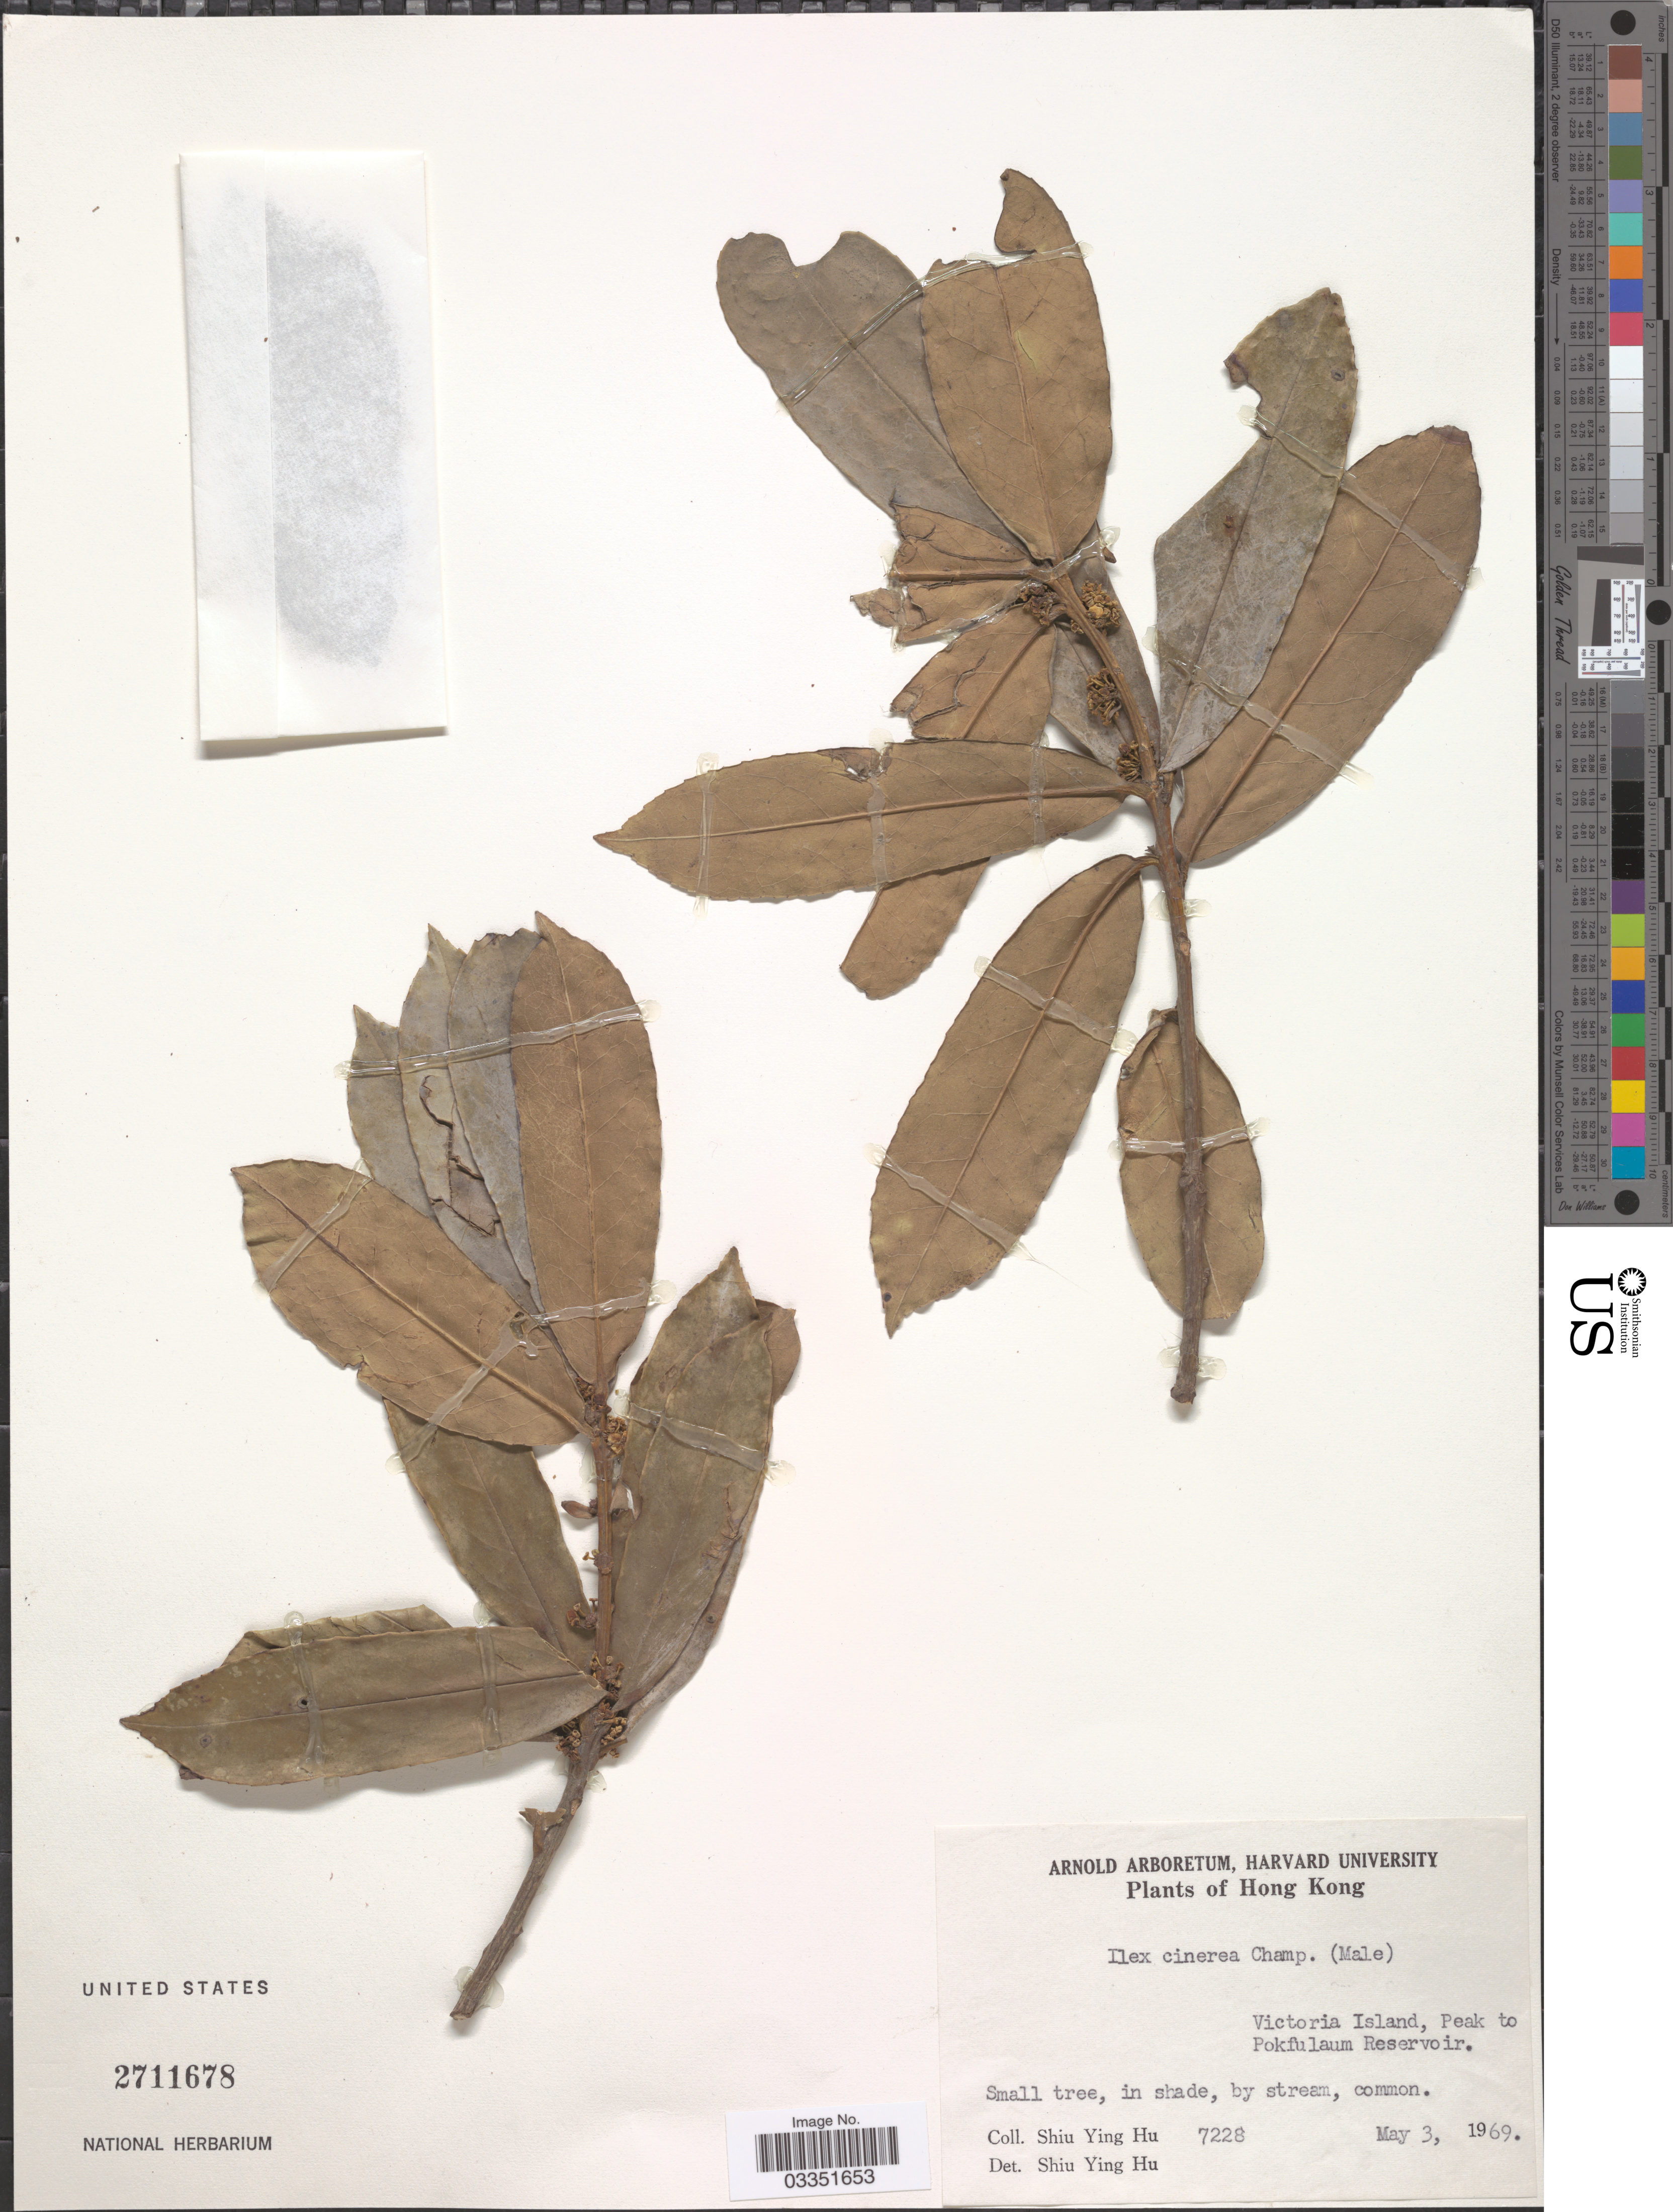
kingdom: Plantae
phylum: Tracheophyta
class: Magnoliopsida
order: Aquifoliales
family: Aquifoliaceae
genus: Ilex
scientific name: Ilex cinerea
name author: Champ. ex Benth.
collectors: S. Y. Hu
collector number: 7228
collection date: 1969-05-03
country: China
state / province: Hong Kong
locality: Victoria Island, Peak to Pokfulaum Reservoir.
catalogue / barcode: US 2711678